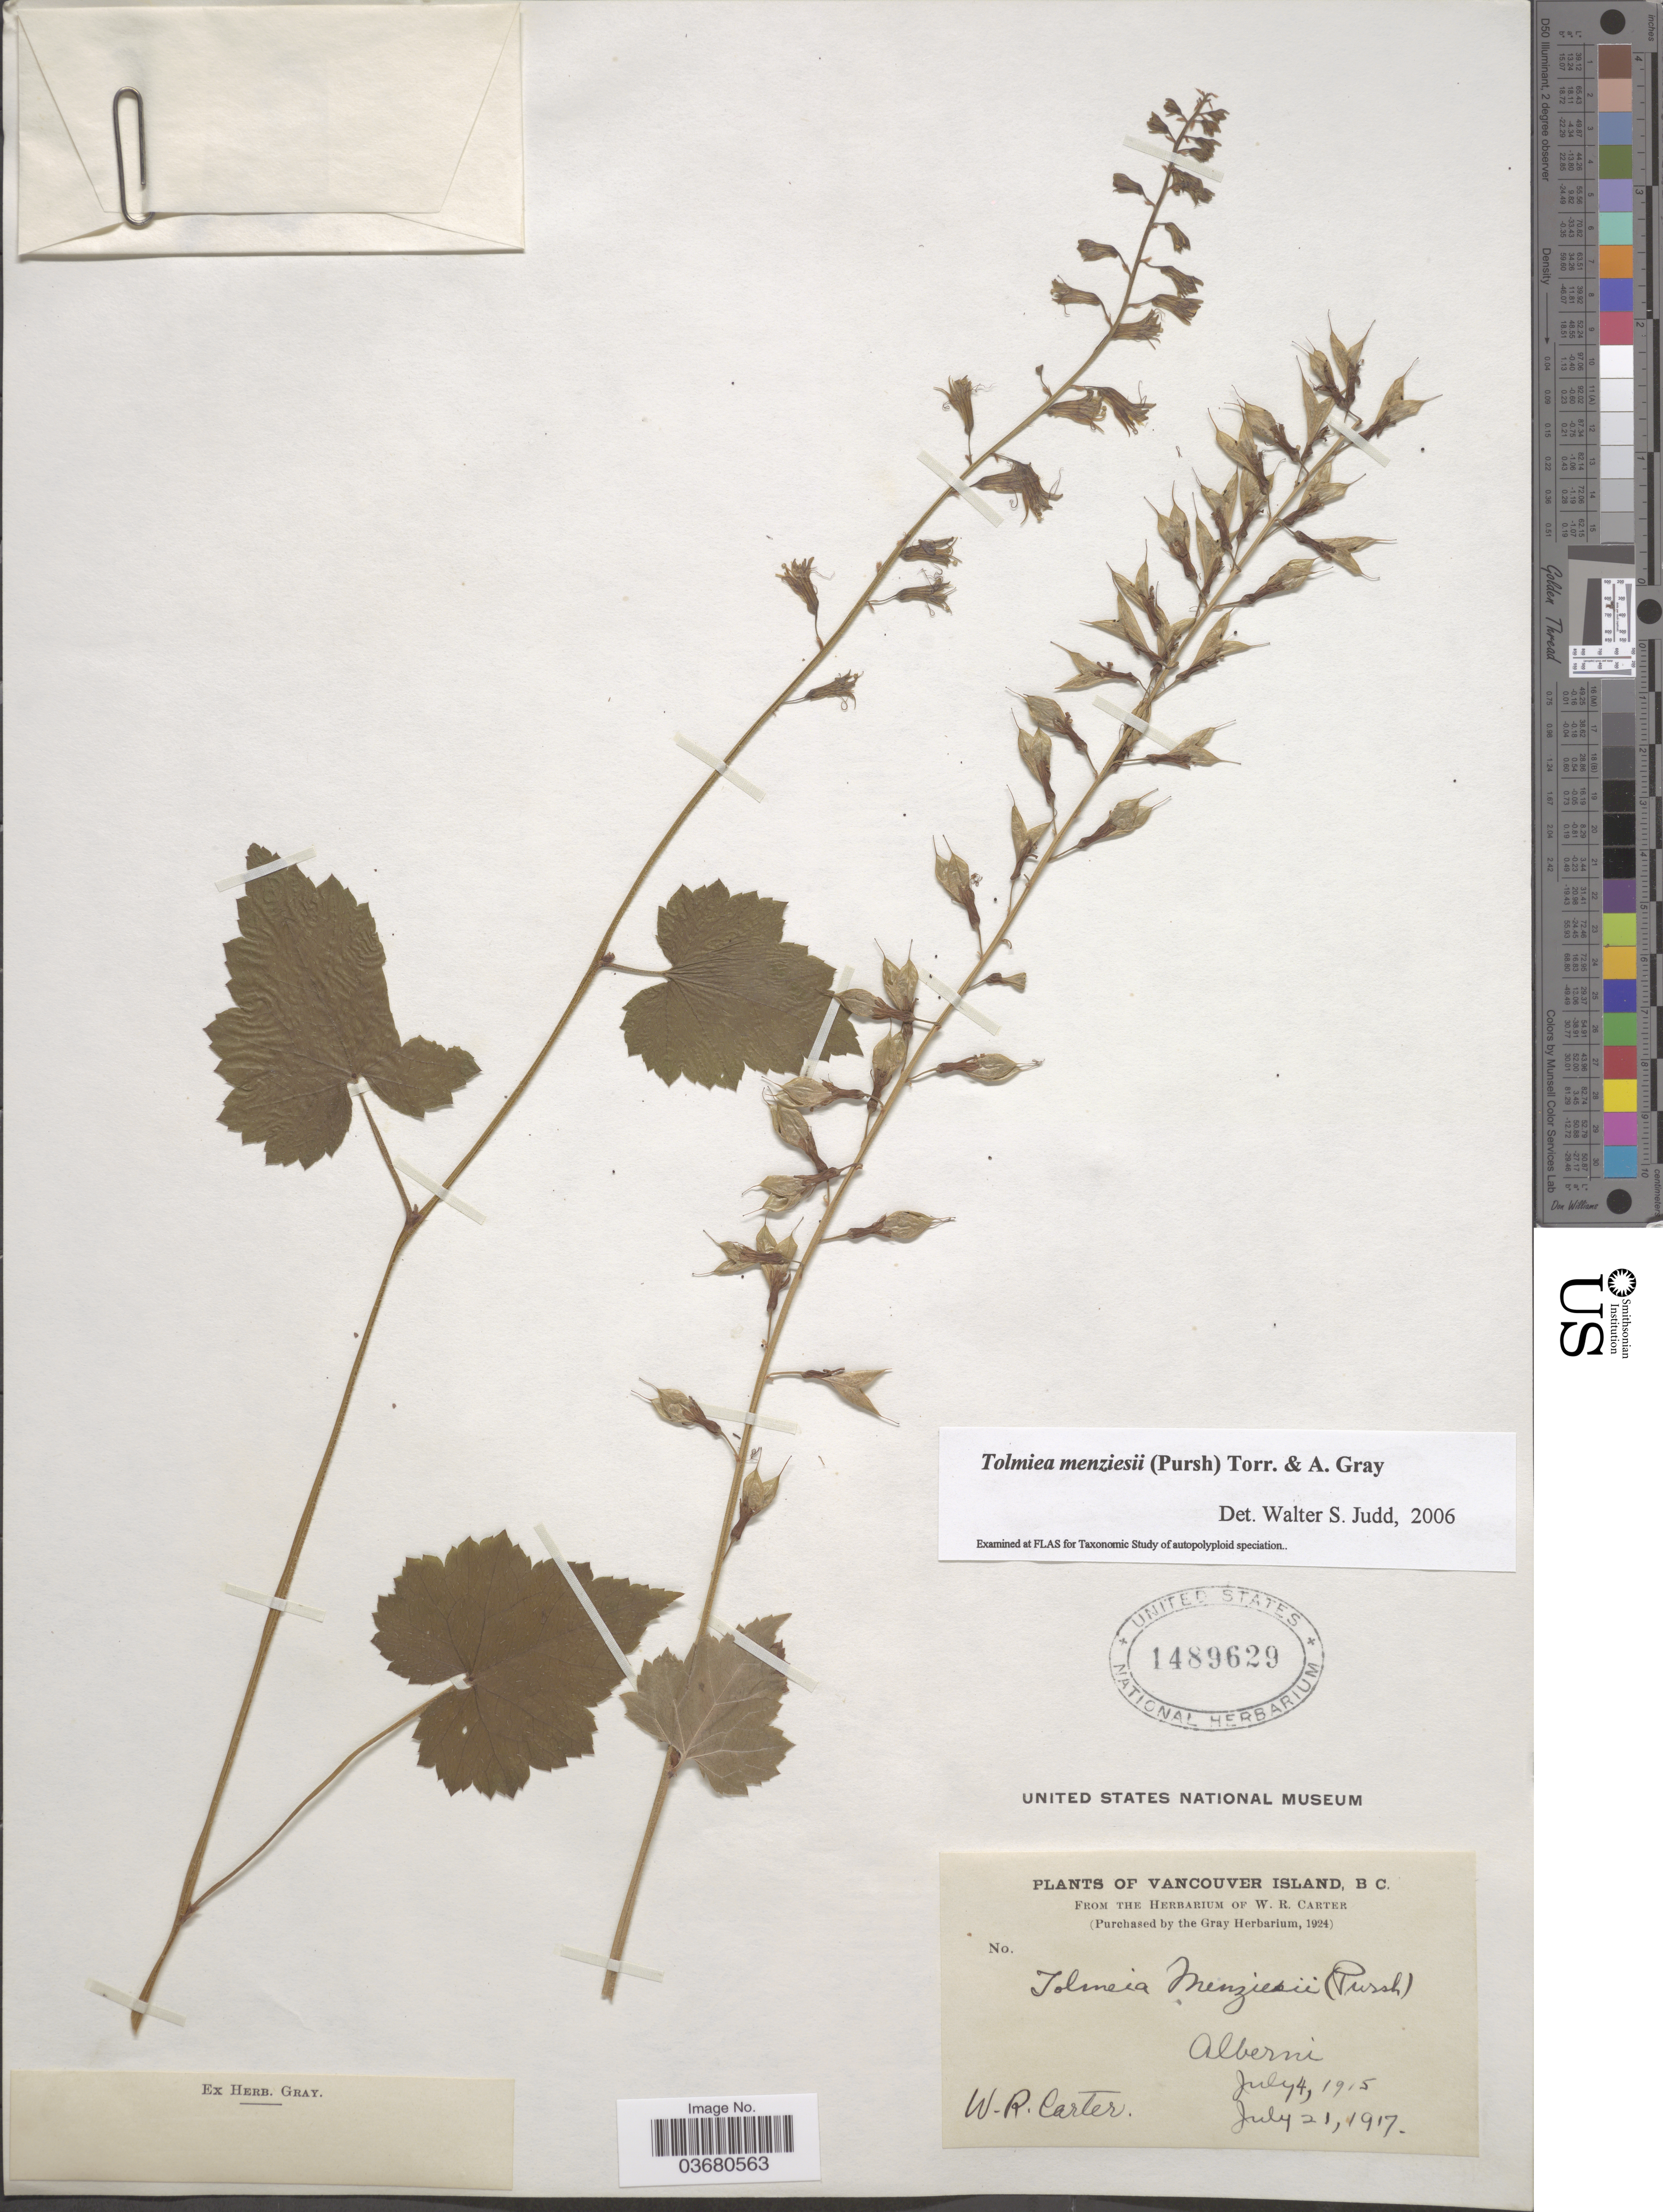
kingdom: Plantae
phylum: Tracheophyta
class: Magnoliopsida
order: Saxifragales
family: Saxifragaceae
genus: Tolmiea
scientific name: Tolmiea menziesii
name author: (Pursh) Torr. & A. Gray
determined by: Judd, Walter S.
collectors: W. R. Carter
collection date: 1915-07-04/1917-07-21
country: Canada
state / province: British Columbia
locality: Vancouver Island. Alberni.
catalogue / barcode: US 1489629